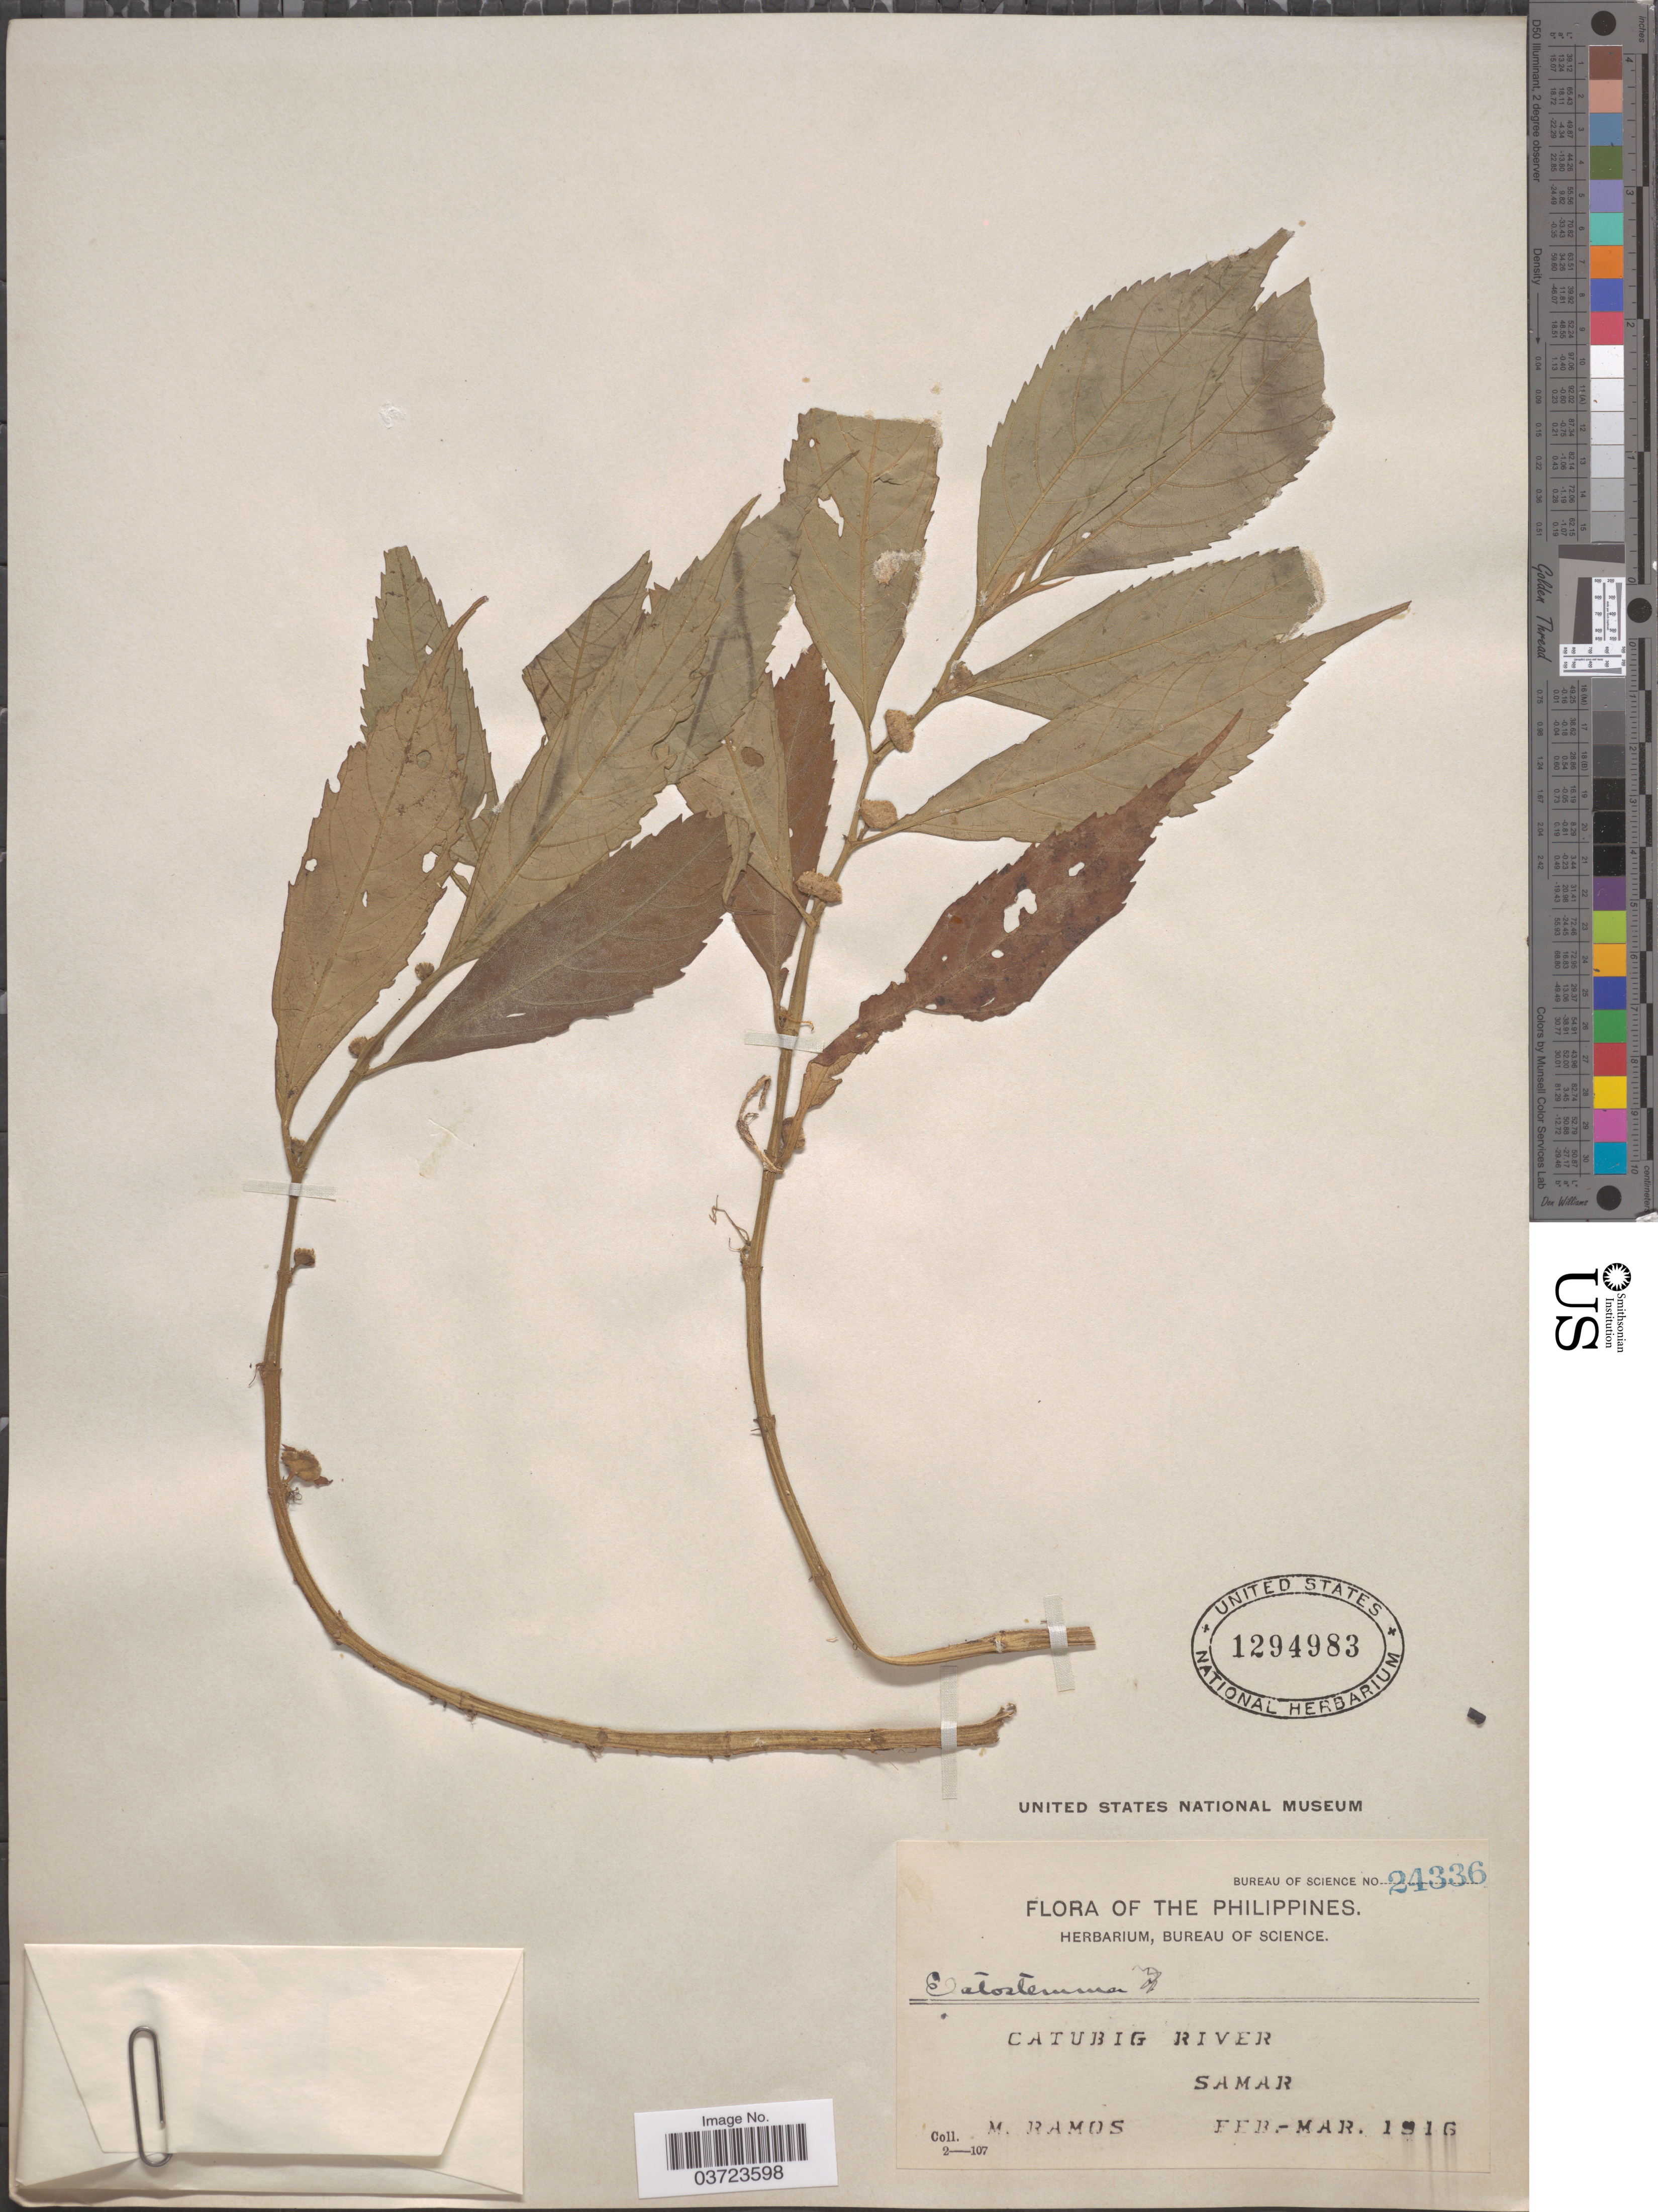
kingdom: Plantae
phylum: Tracheophyta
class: Magnoliopsida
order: Rosales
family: Urticaceae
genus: Elatostema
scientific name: Elatostema sp.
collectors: M. Ramos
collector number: Bureau of Science 24336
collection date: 1916-02/1916-03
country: Philippines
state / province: Eastern Visayas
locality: Catubig River. Samar.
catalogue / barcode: US 1294983